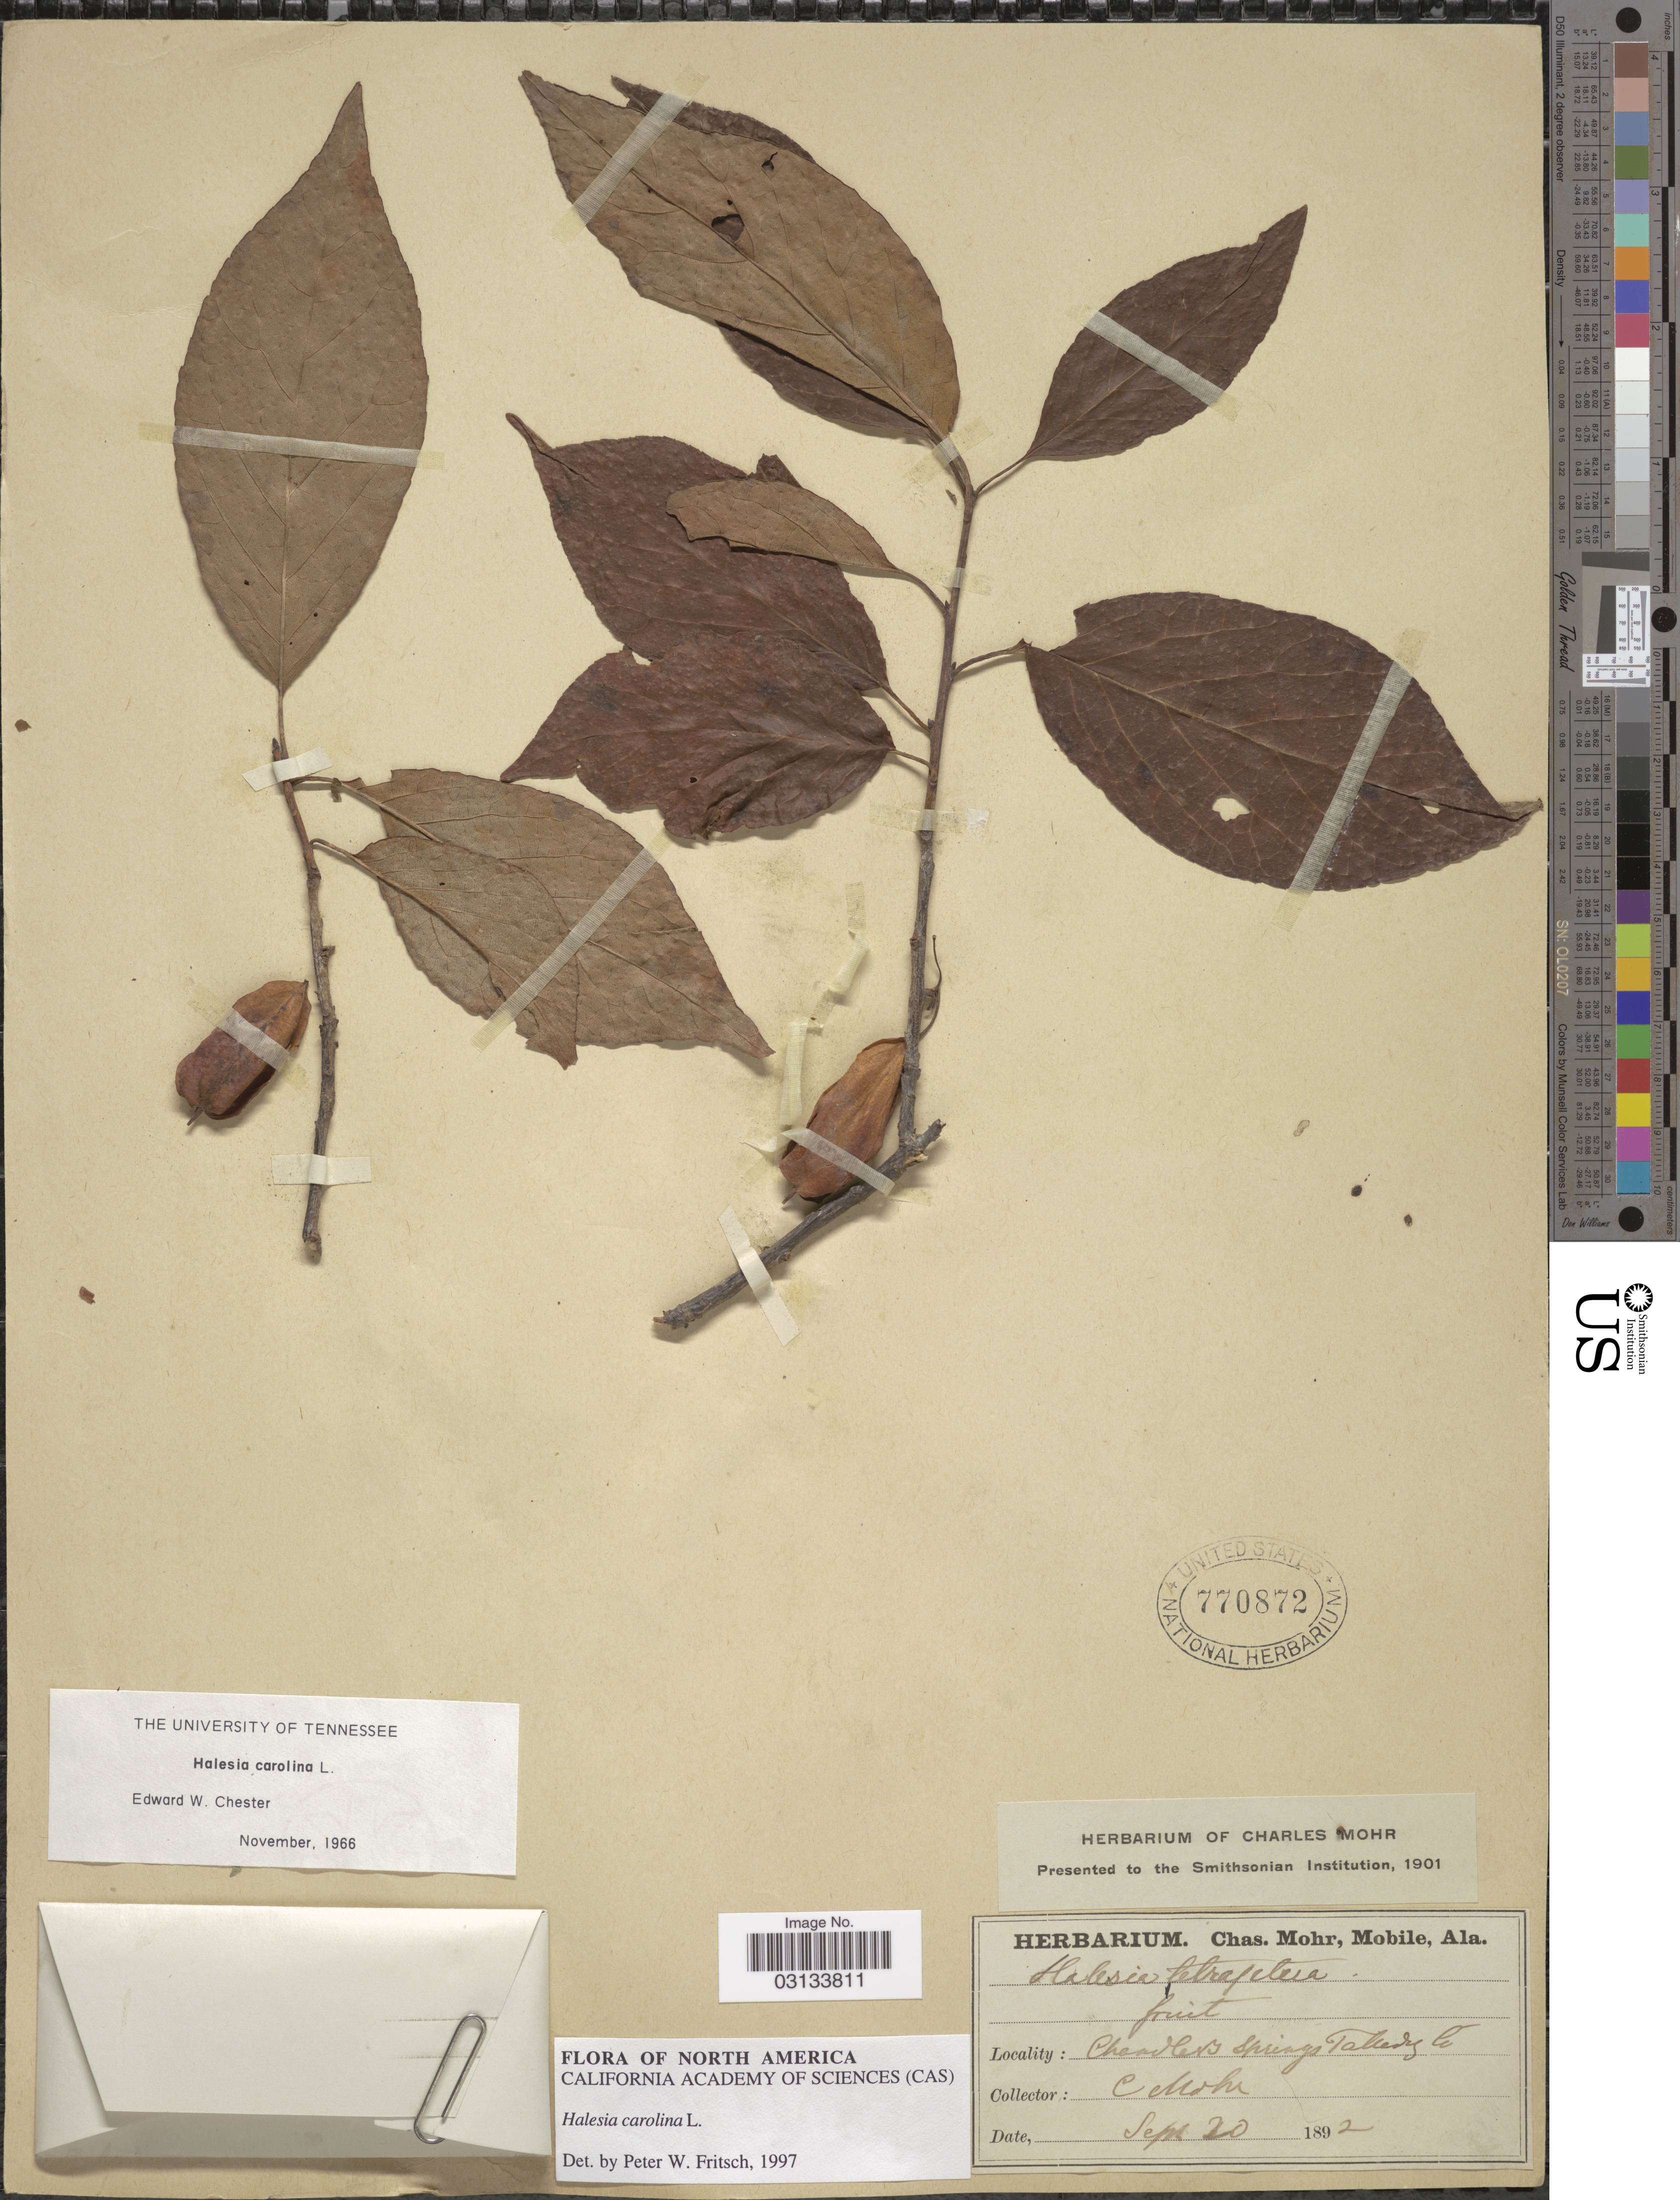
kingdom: Plantae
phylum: Tracheophyta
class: Magnoliopsida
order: Ericales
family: Styracaceae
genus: Halesia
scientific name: Halesia carolina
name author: L.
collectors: Mohr, C. T. (herbarium)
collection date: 1892-09-20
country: United States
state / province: Alabama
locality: Chandlers Springs. Talladega Co.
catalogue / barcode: US 770872